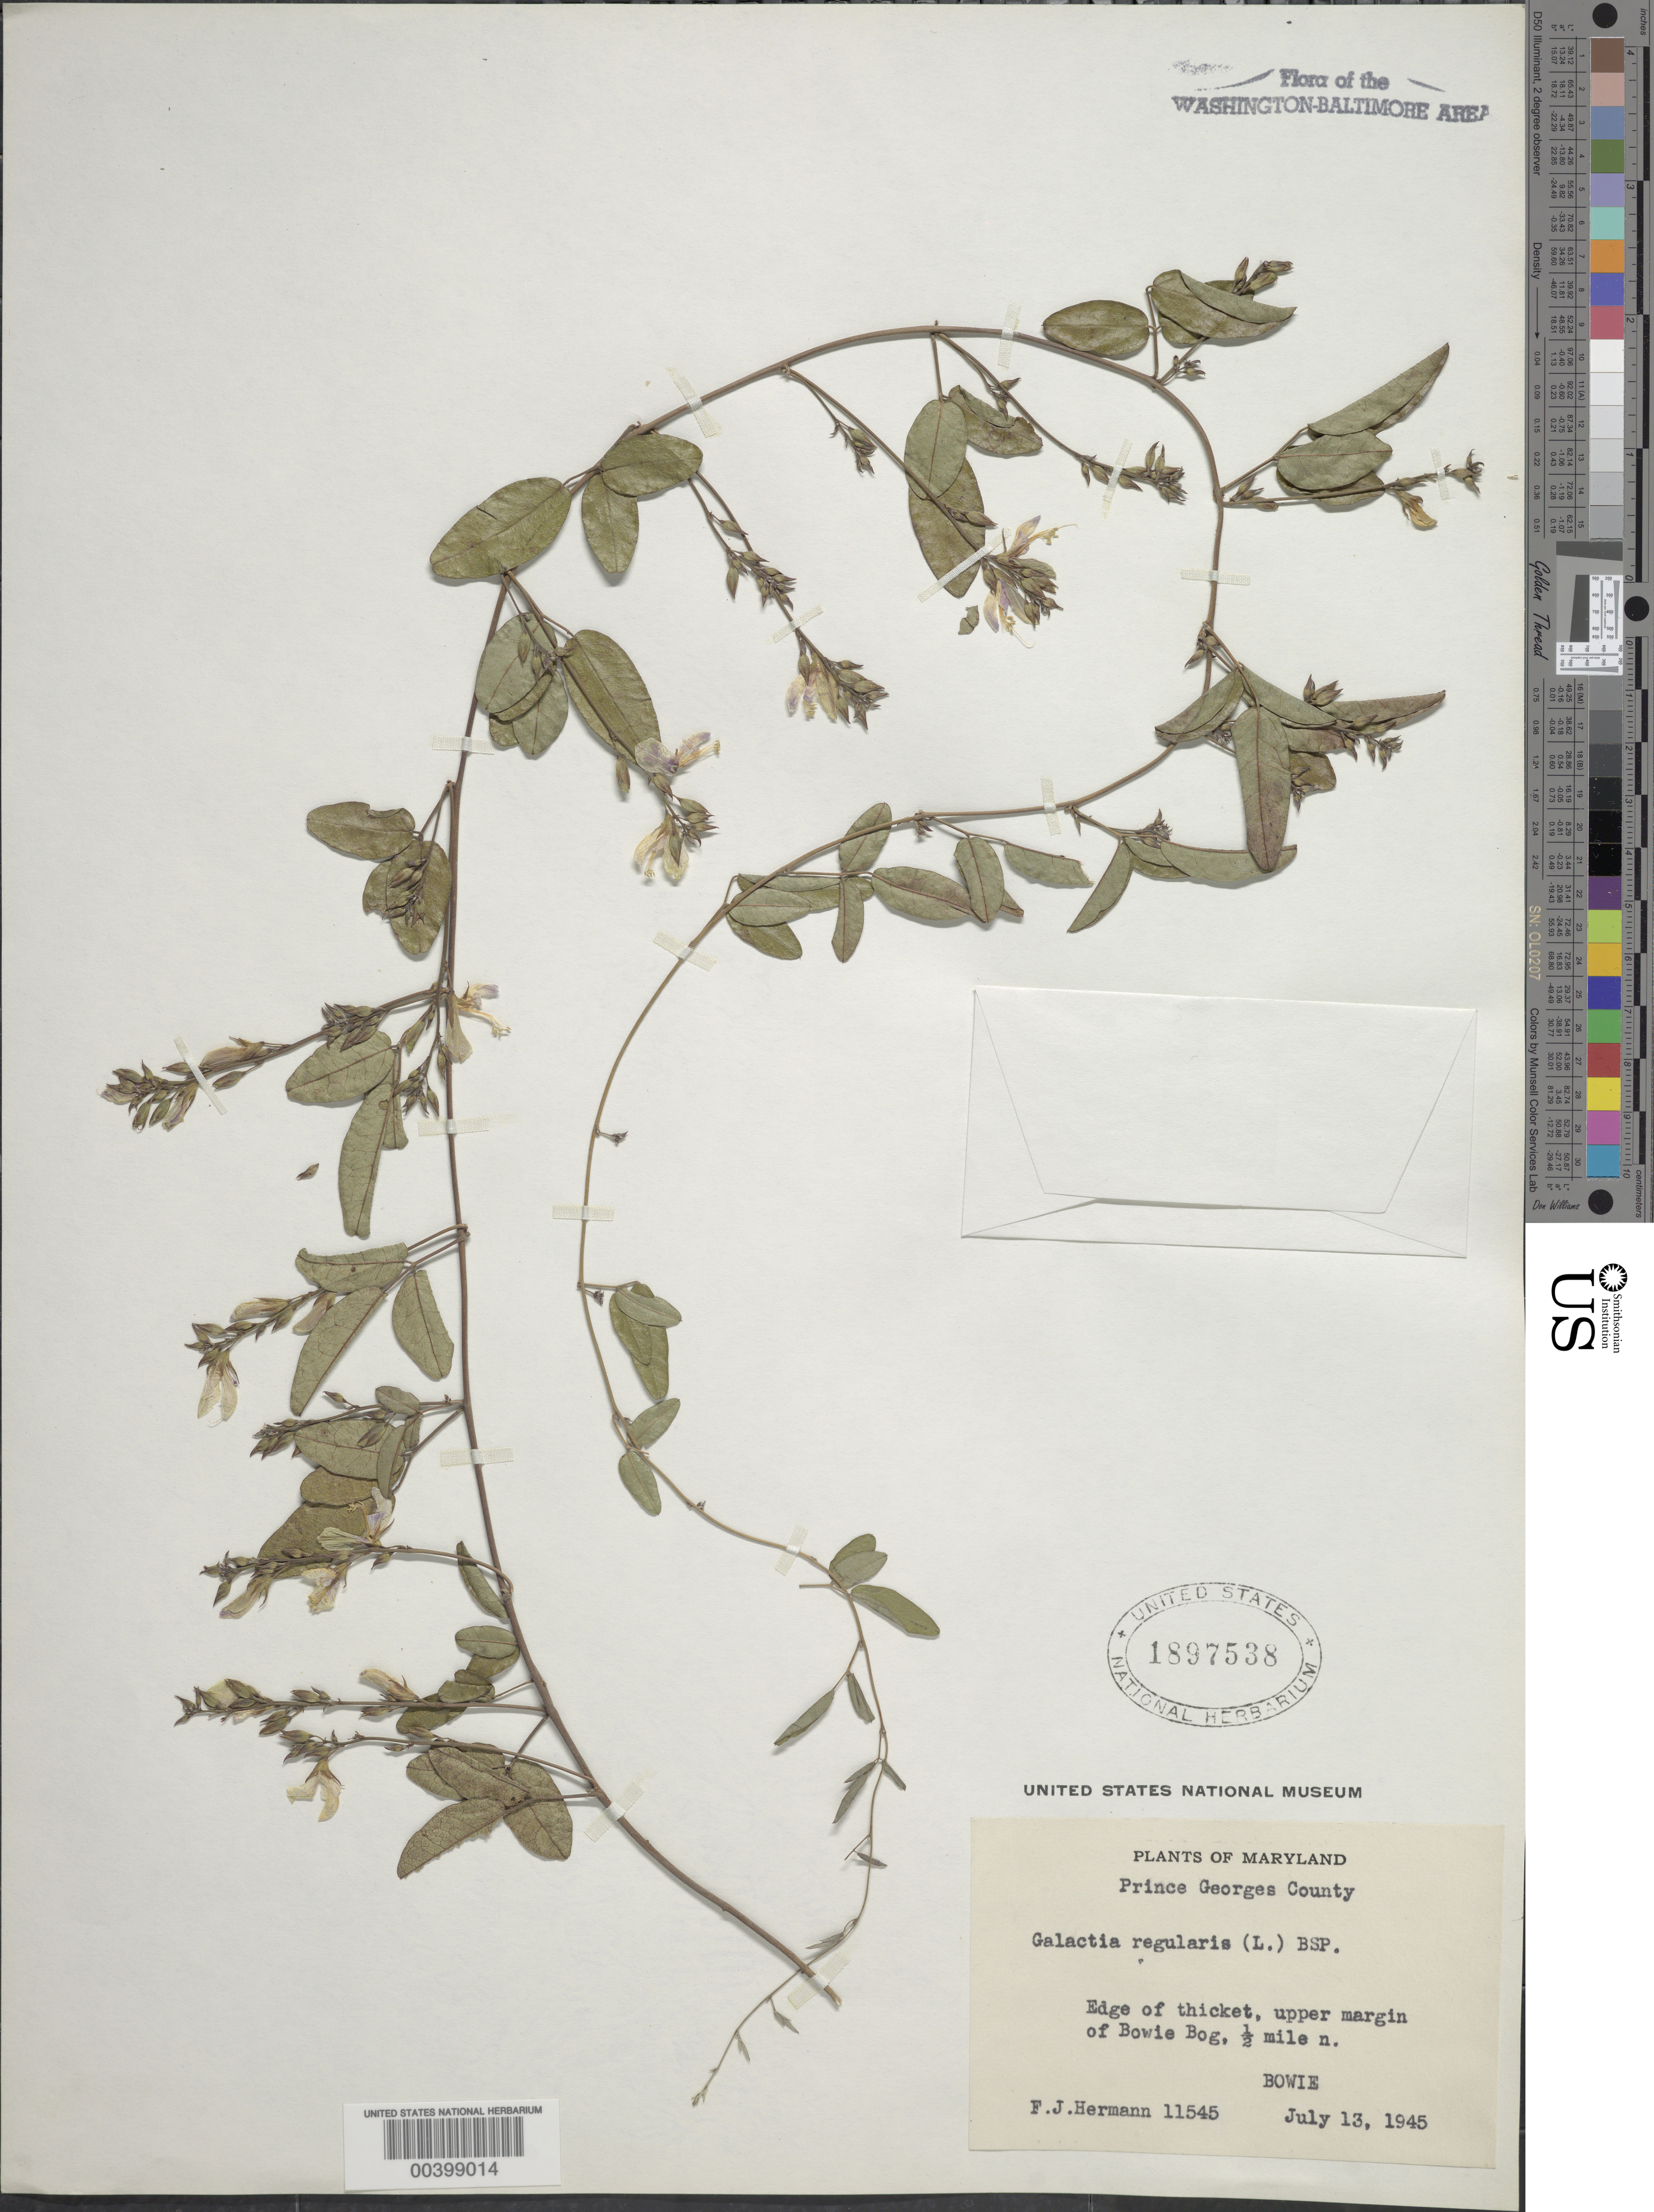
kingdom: Plantae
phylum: Tracheophyta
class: Magnoliopsida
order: Fabales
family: Fabaceae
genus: Galactia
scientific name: Galactia regularis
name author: (L.) Britton, Stearns & Poggenb.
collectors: F. J. Hermann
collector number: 11545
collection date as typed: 13 Jul 1945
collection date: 1945-07-13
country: United States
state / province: Maryland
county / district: Prince George's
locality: Bowie Bog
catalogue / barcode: US 1897538